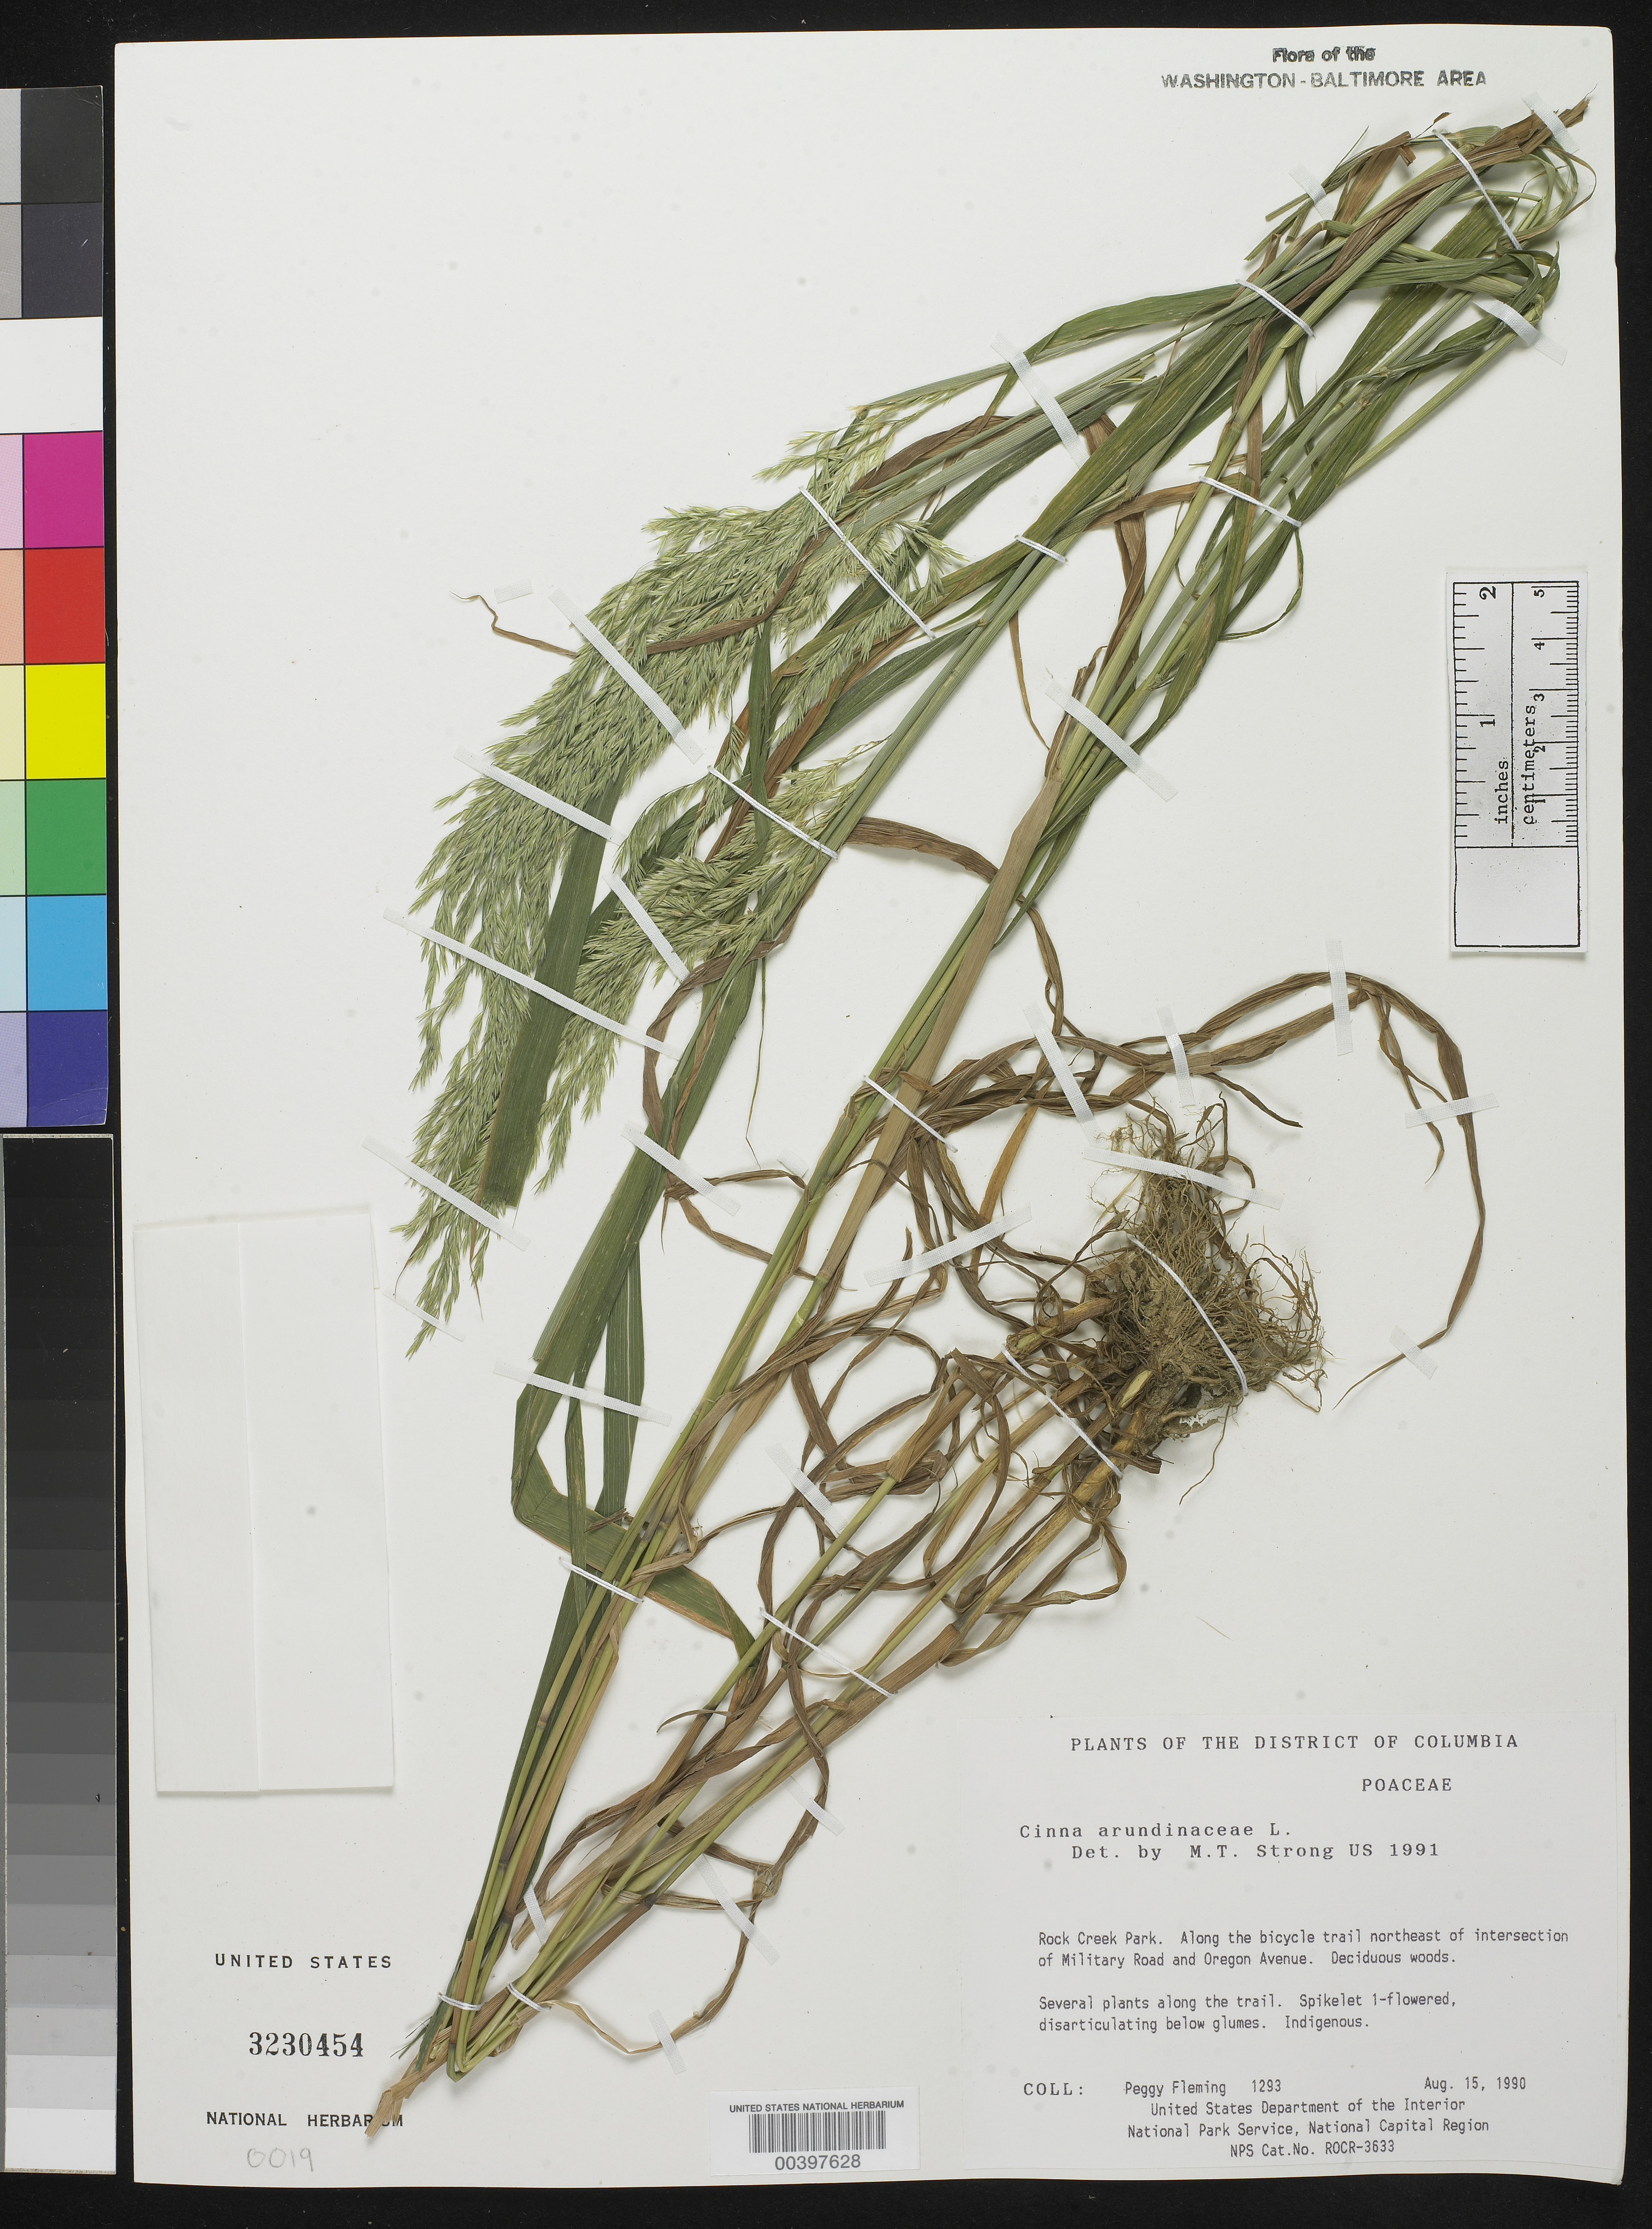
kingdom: Plantae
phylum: Tracheophyta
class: Liliopsida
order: Poales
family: Poaceae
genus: Cinna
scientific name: Cinna arundinacea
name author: L.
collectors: P. Fleming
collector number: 1293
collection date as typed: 15 Aug 1990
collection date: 1990-08-15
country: United States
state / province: District of Columbia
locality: Rock Creek Park, along the bicycle trail NE of Military Road Rock Creek Park and Vicinity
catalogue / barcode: US 3230454